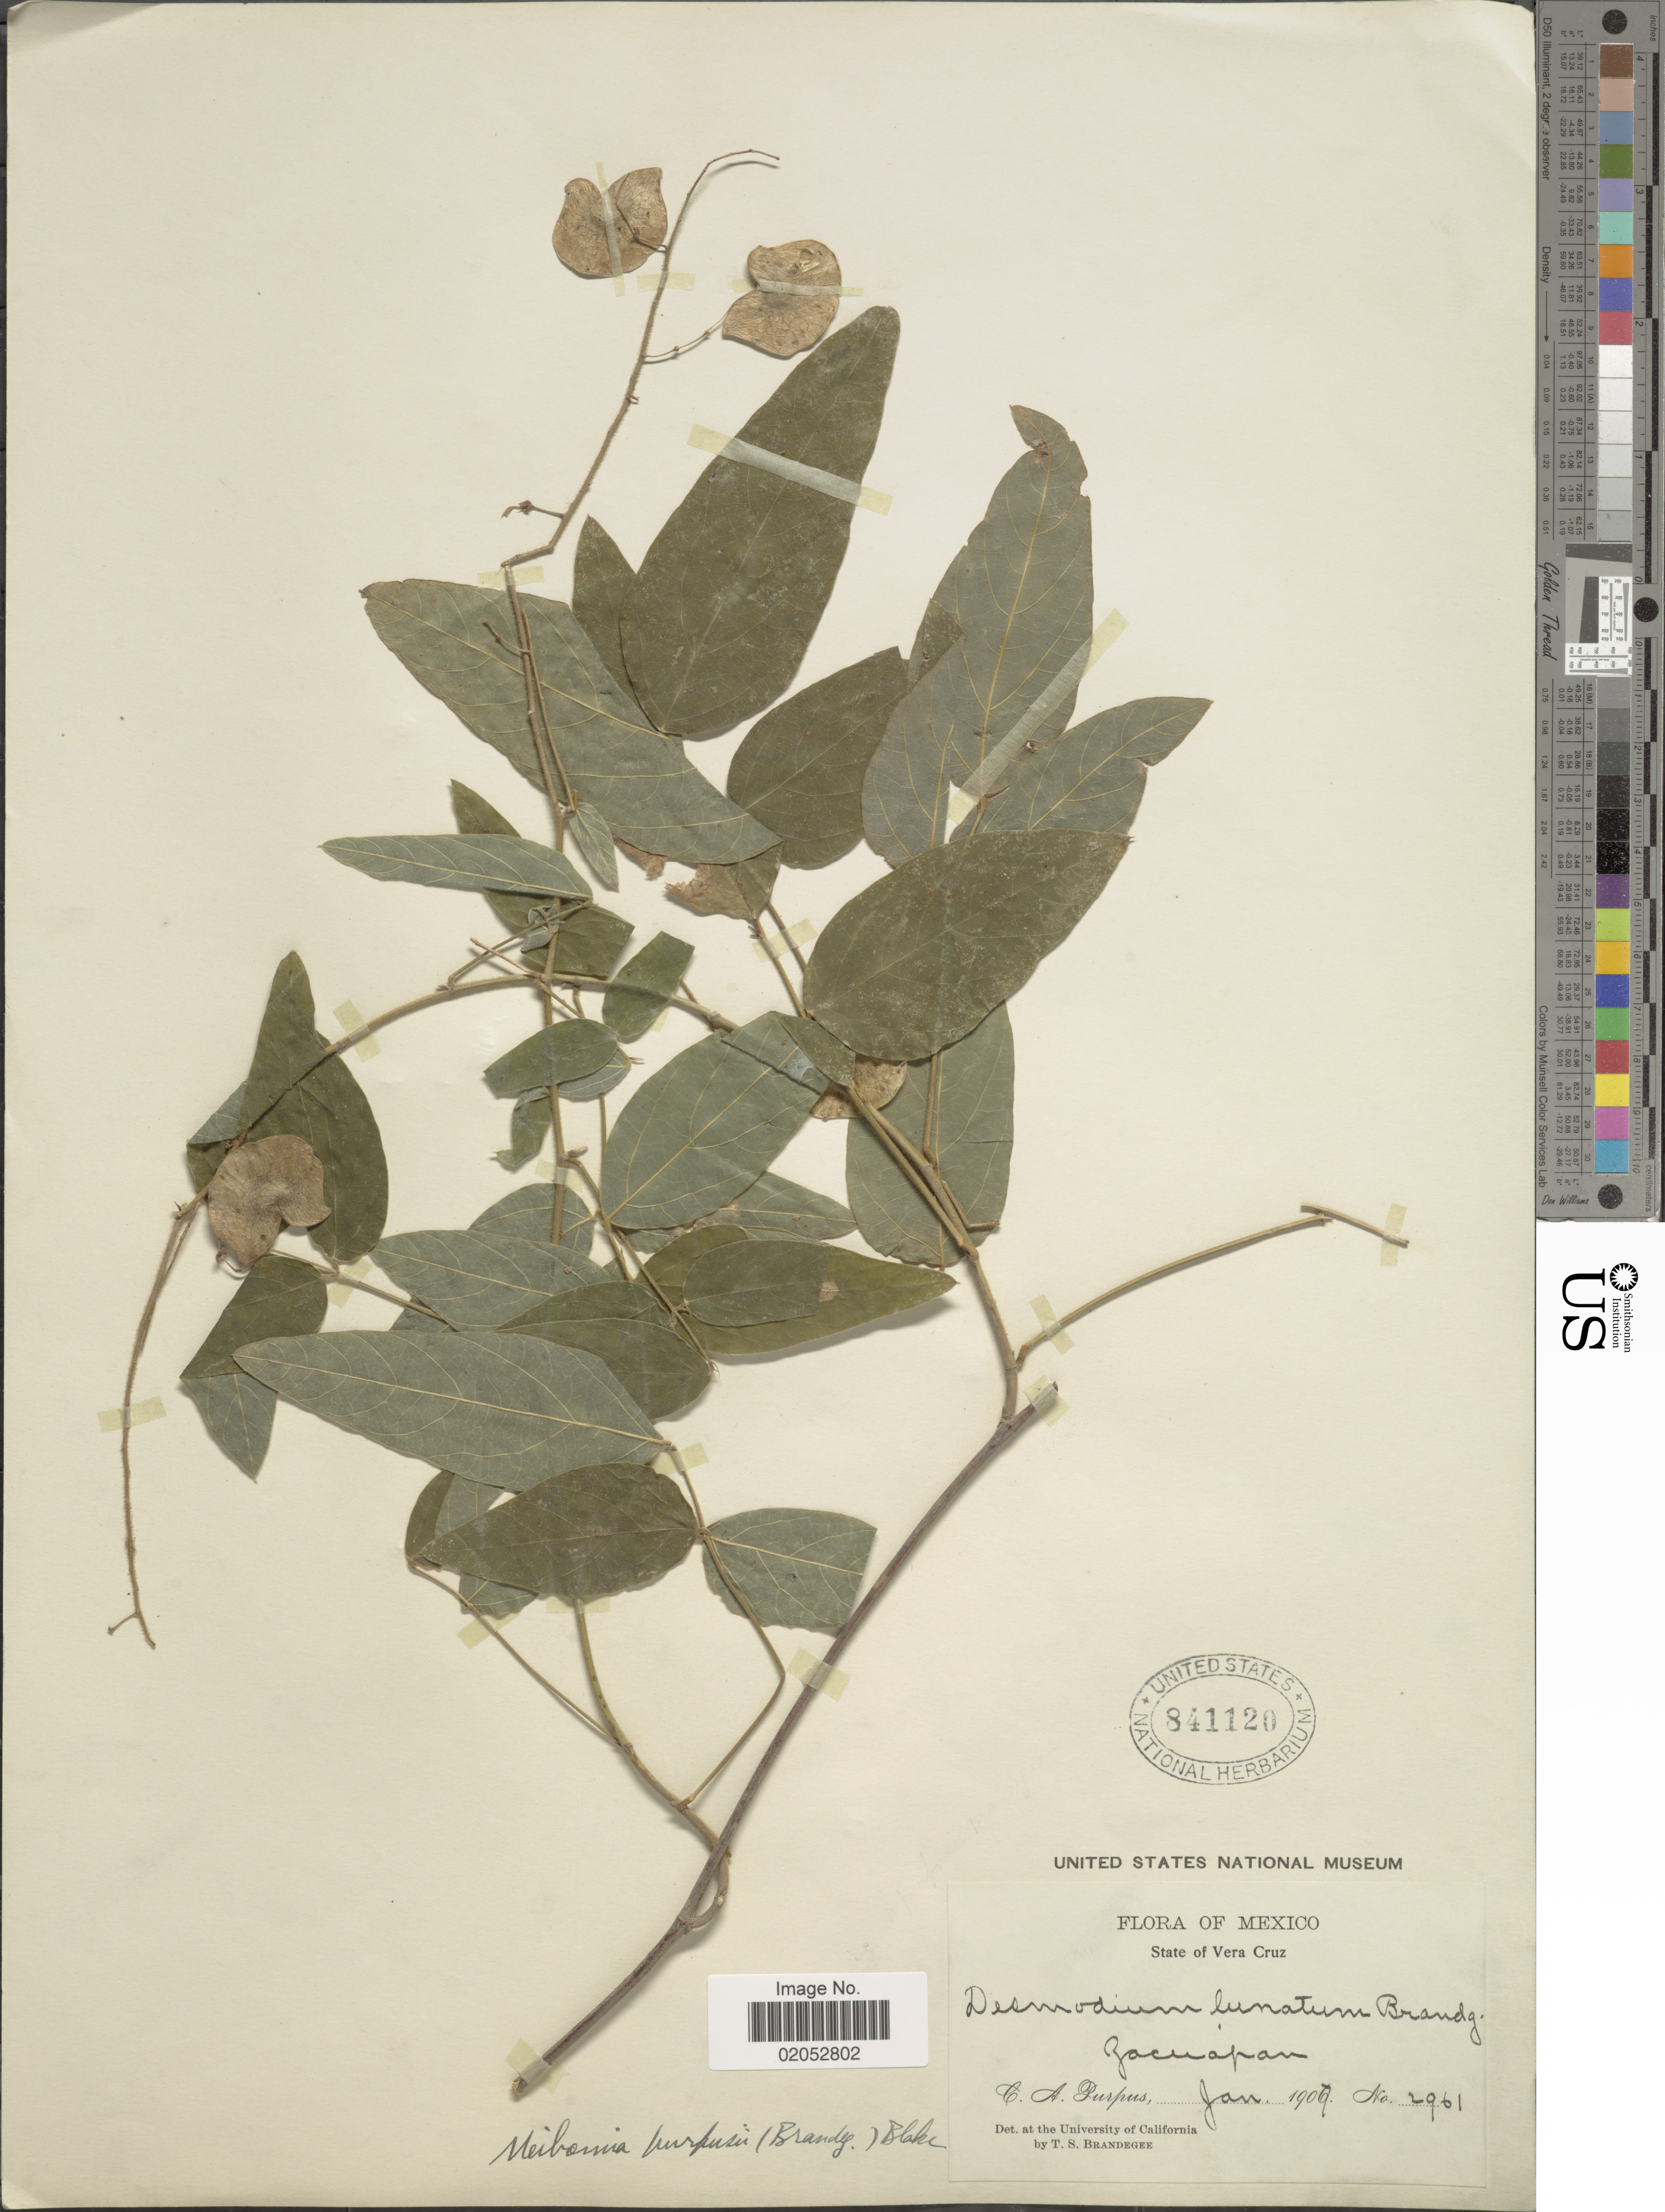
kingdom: Plantae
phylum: Tracheophyta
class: Magnoliopsida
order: Fabales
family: Fabaceae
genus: Desmodium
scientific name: Desmodium purpusii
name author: Brandegee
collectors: C. A. Purpus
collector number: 2961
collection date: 1907-01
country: Mexico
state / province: Veracruz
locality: Zacuapan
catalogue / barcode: US 841120